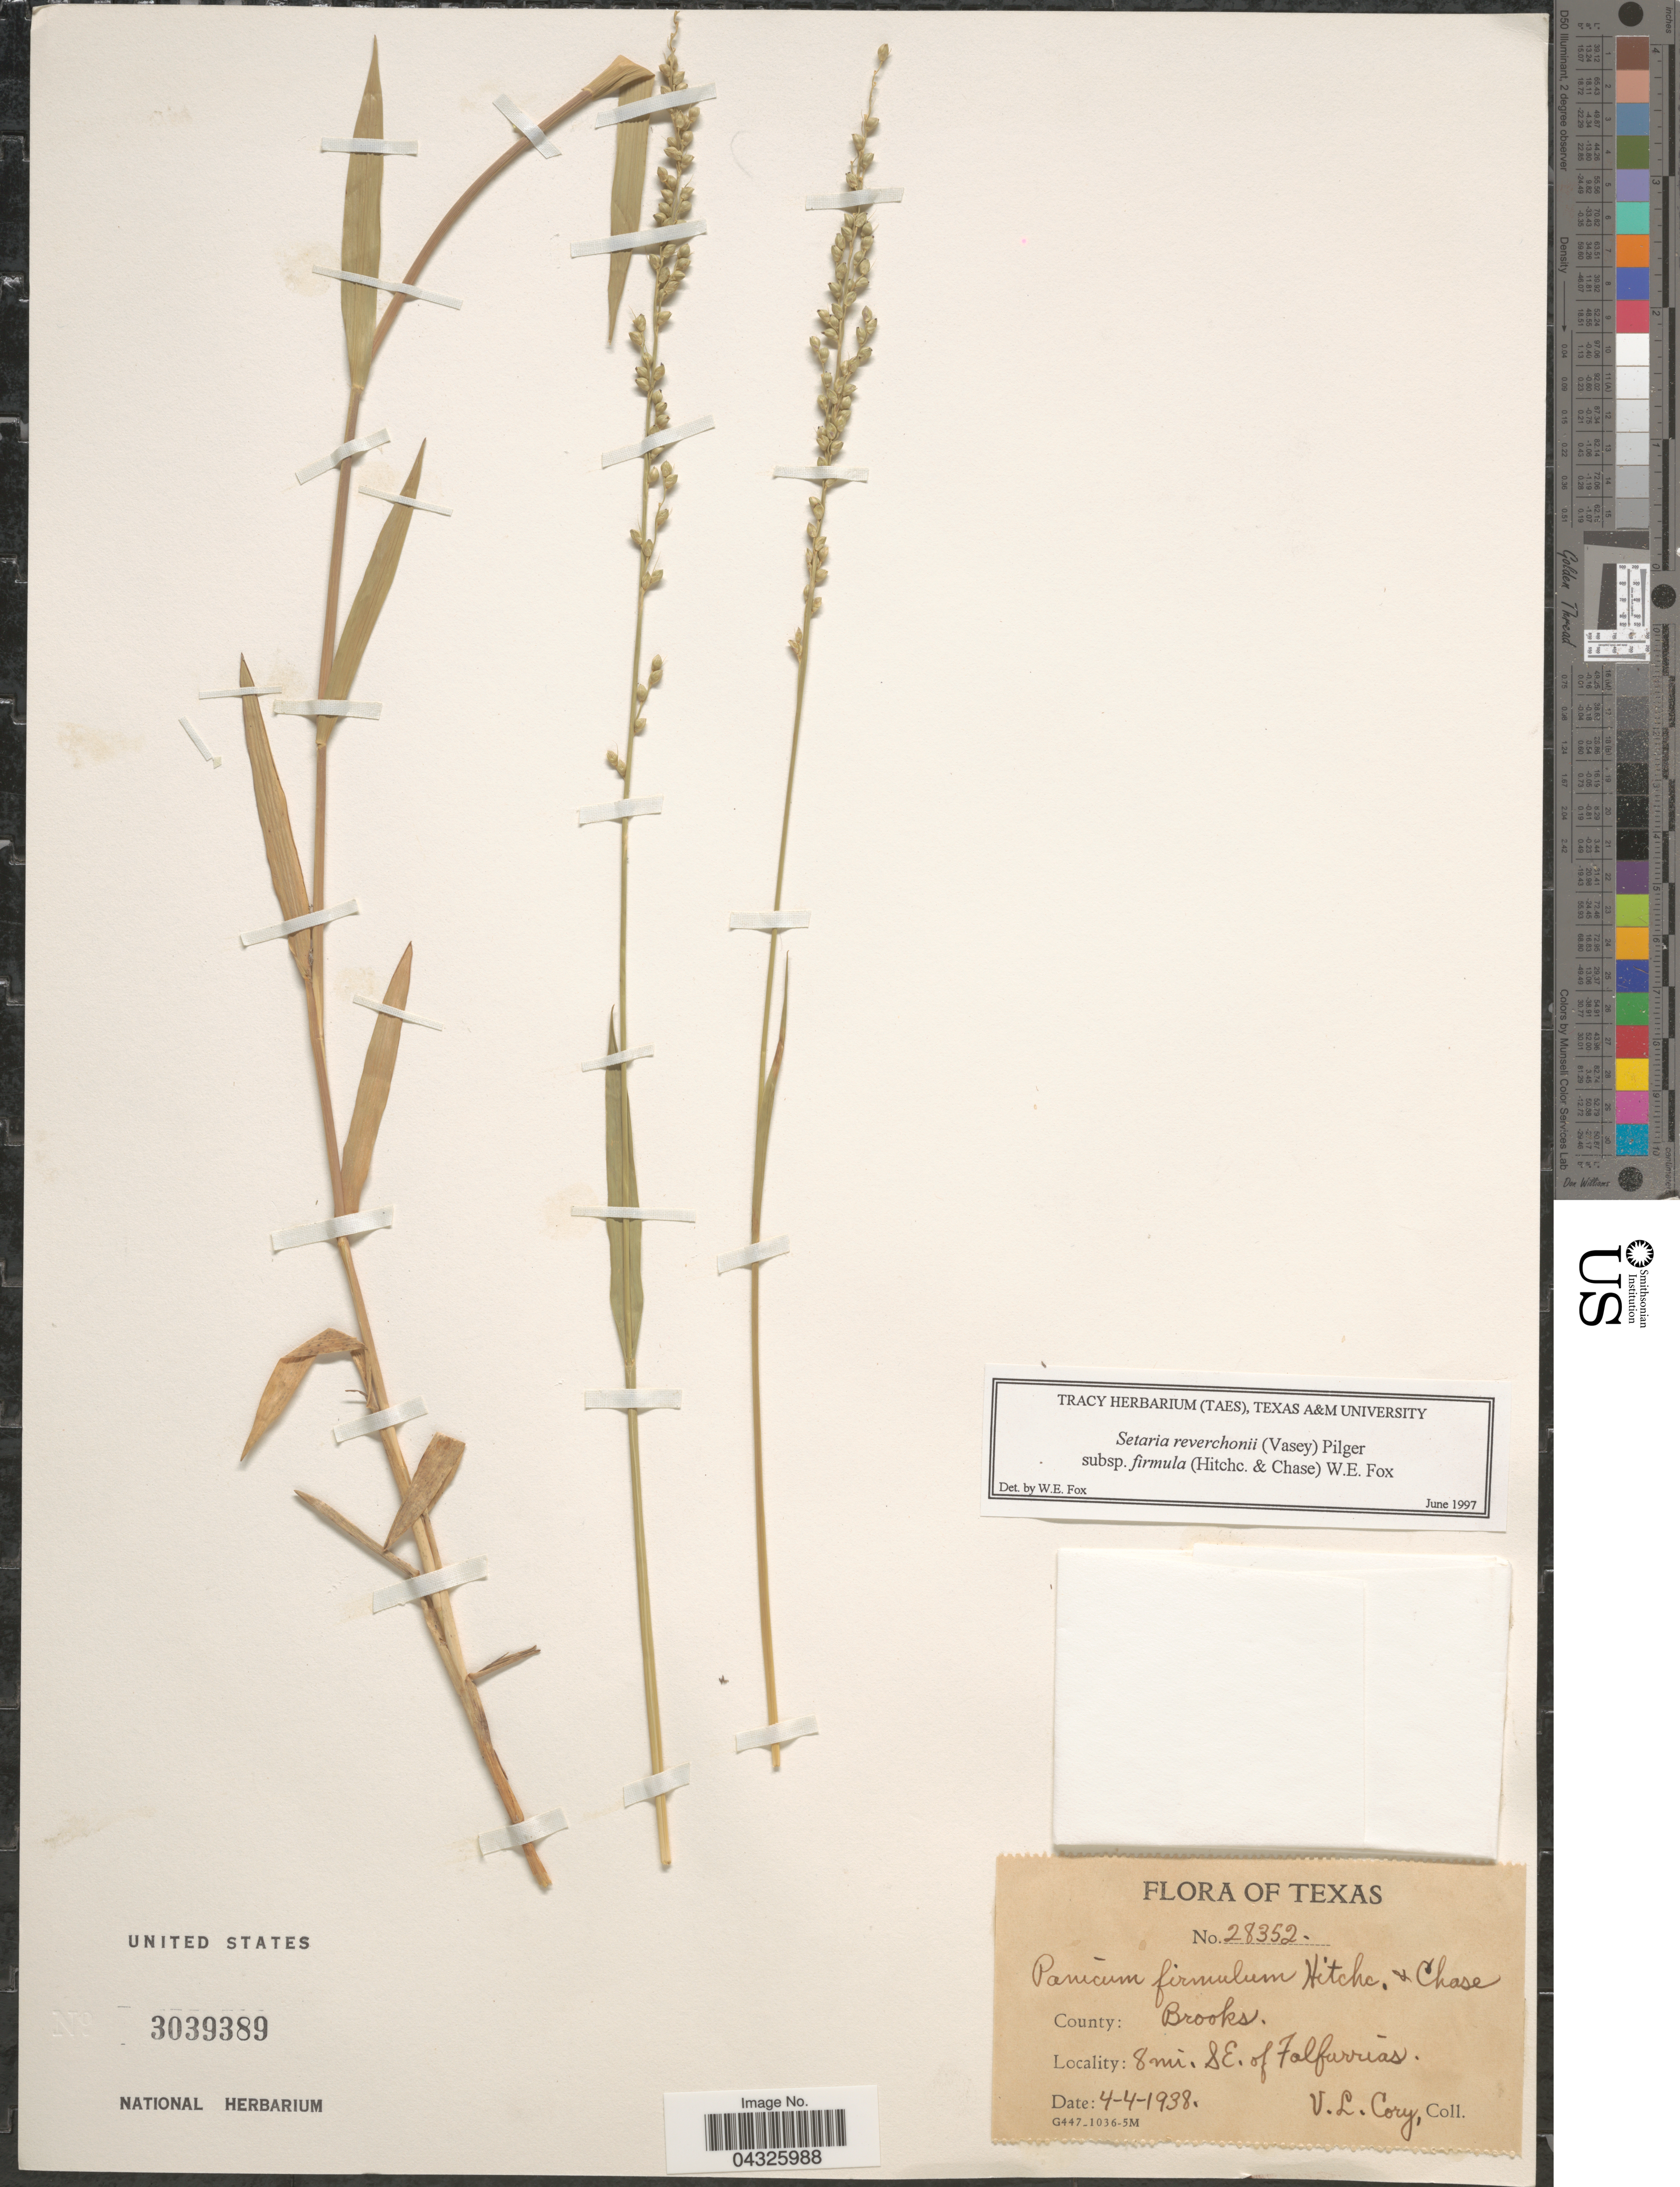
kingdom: Plantae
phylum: Tracheophyta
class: Liliopsida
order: Poales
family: Poaceae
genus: Setaria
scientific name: Setaria reverchonii subsp. firmula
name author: (Hitchc. & Chase) W.E. Fox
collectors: V. Cory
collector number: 28352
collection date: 1938-04-04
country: United States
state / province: Texas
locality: County: Brooks. 8 mi. S.E. of Falfurrias.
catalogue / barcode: US 3039389